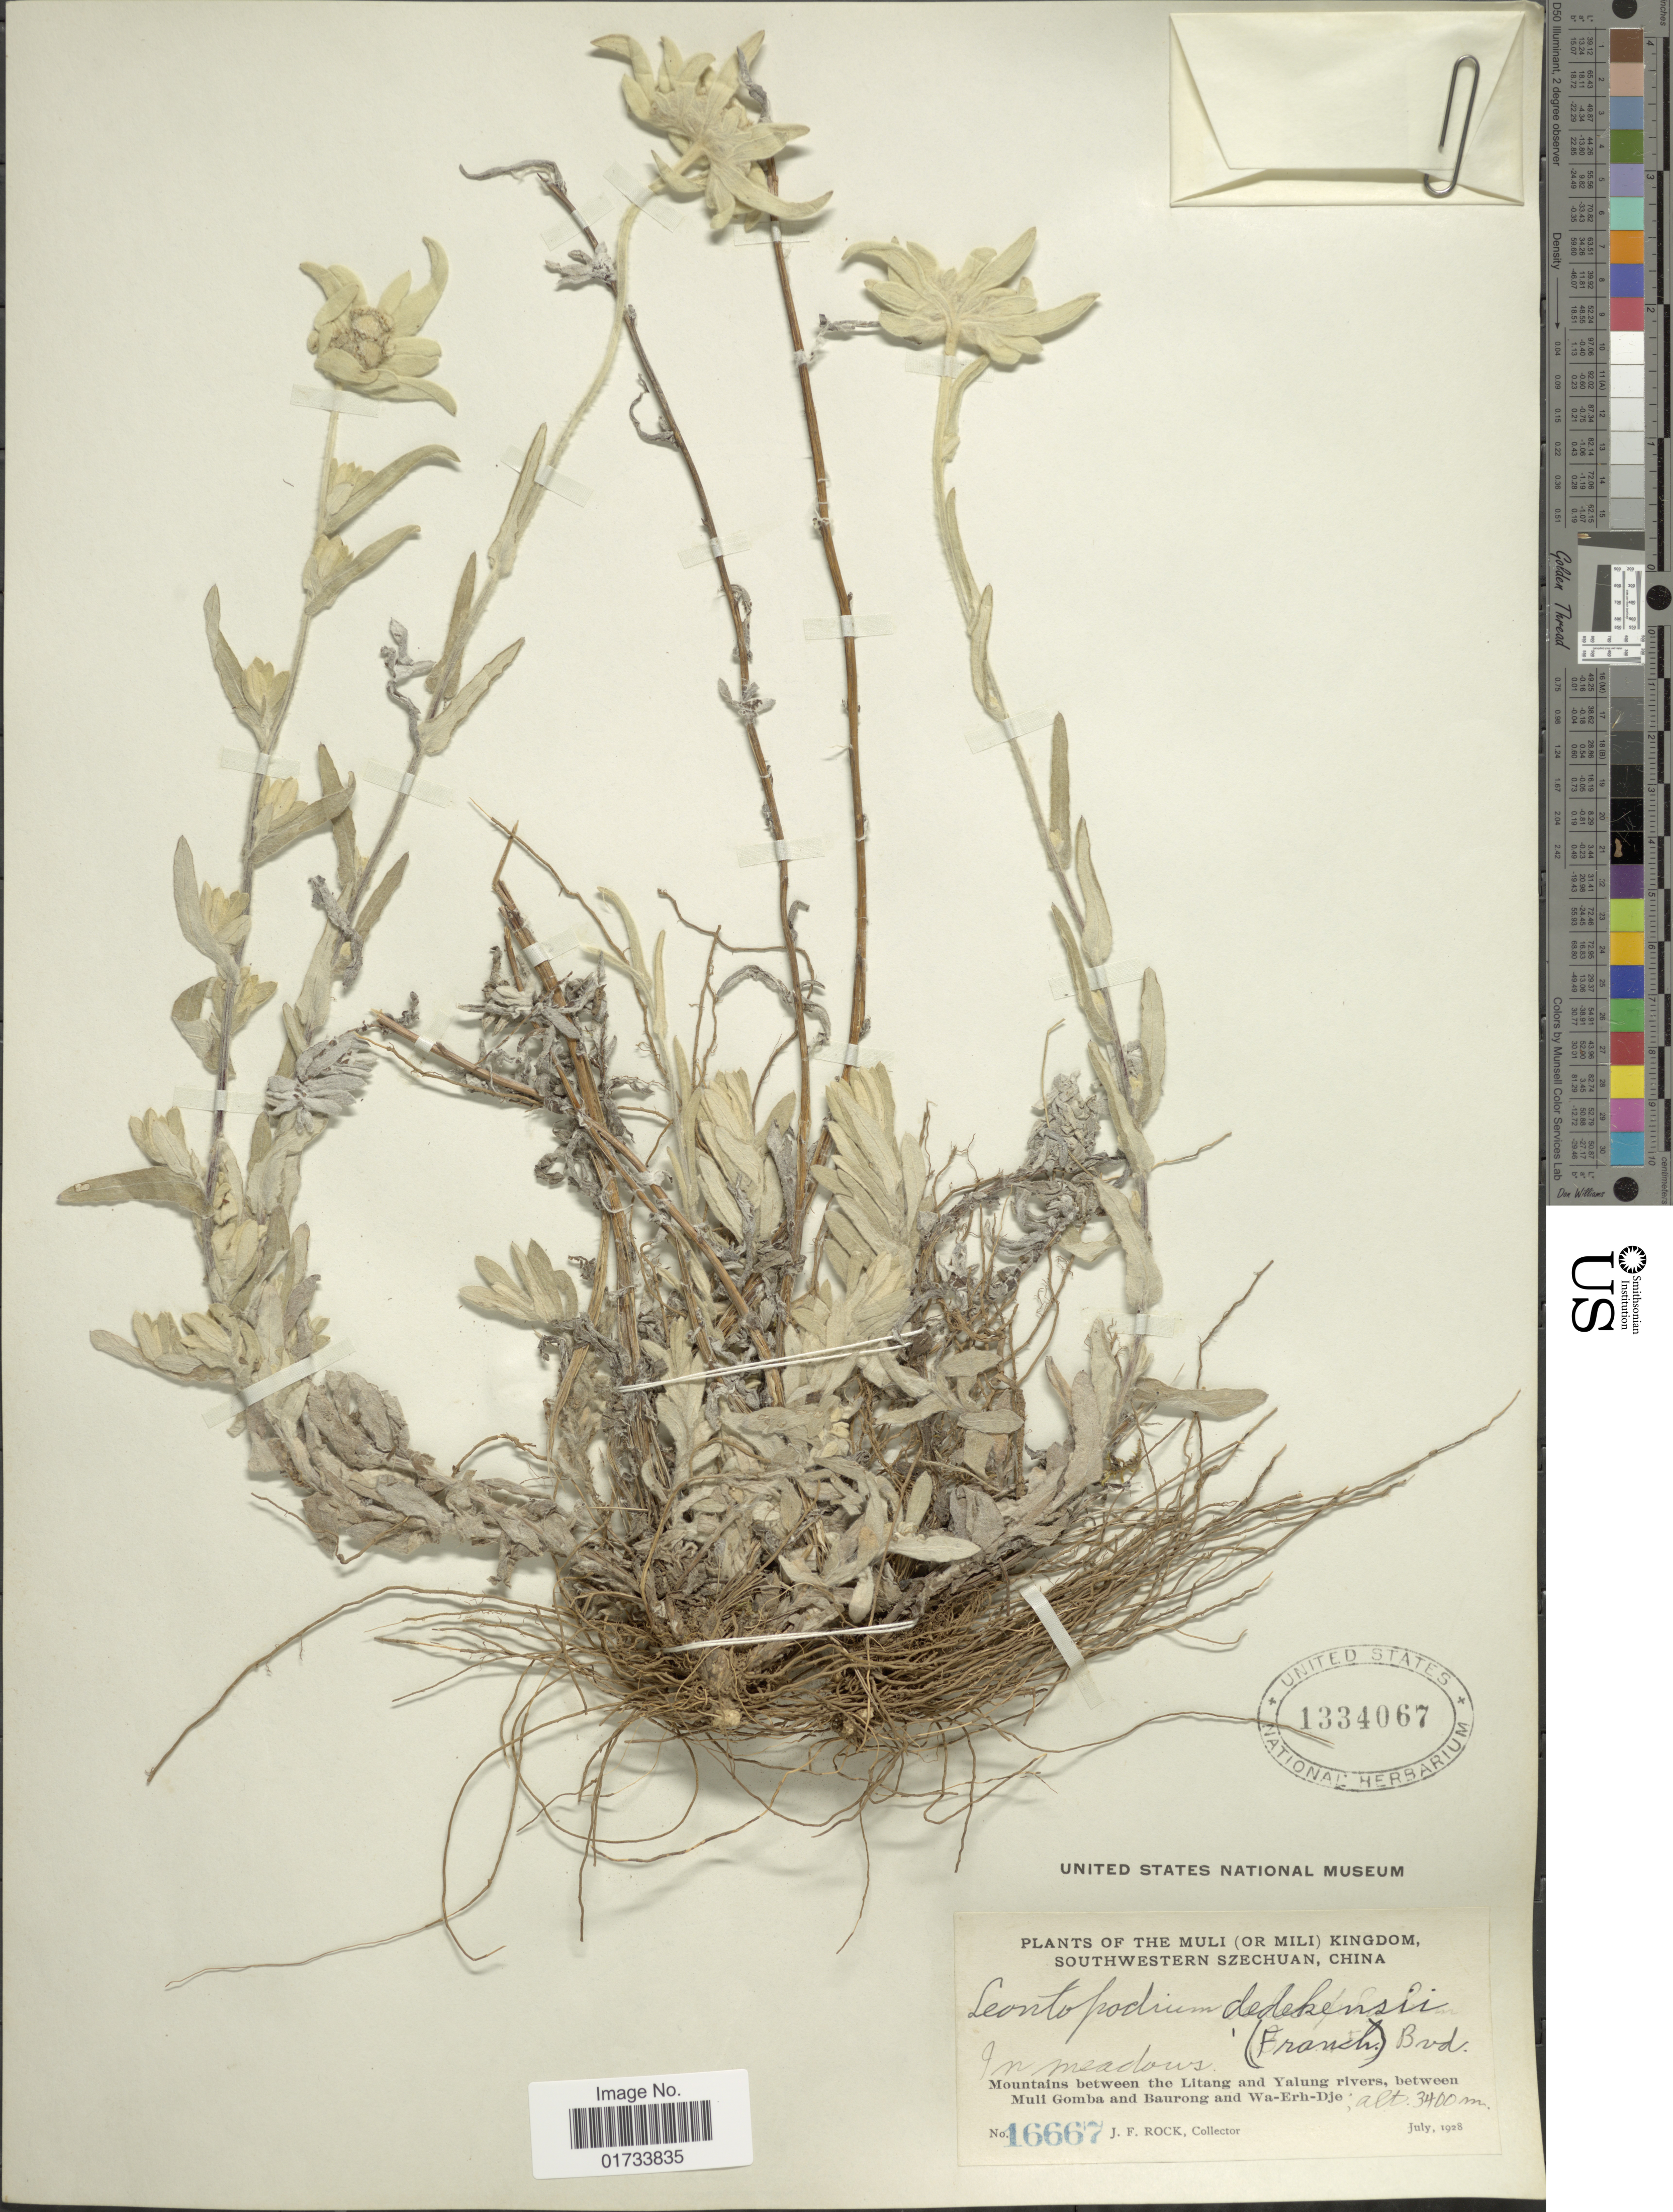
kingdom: Plantae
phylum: Tracheophyta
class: Magnoliopsida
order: Asterales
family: Asteraceae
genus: Leontopodium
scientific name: Leontopodium dedekensii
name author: (Bureau & Franch.) Beauverd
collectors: J. Rock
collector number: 16667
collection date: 1928-07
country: China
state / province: Sichuan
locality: Mulo (or Mili) Kingdom, Southwestern Szechuan, in meadows, mountains between the Litang and Yalung rivers, between Muli Gomba and Baurong and Wa-Ehr-Dje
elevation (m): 3400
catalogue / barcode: US 1334067